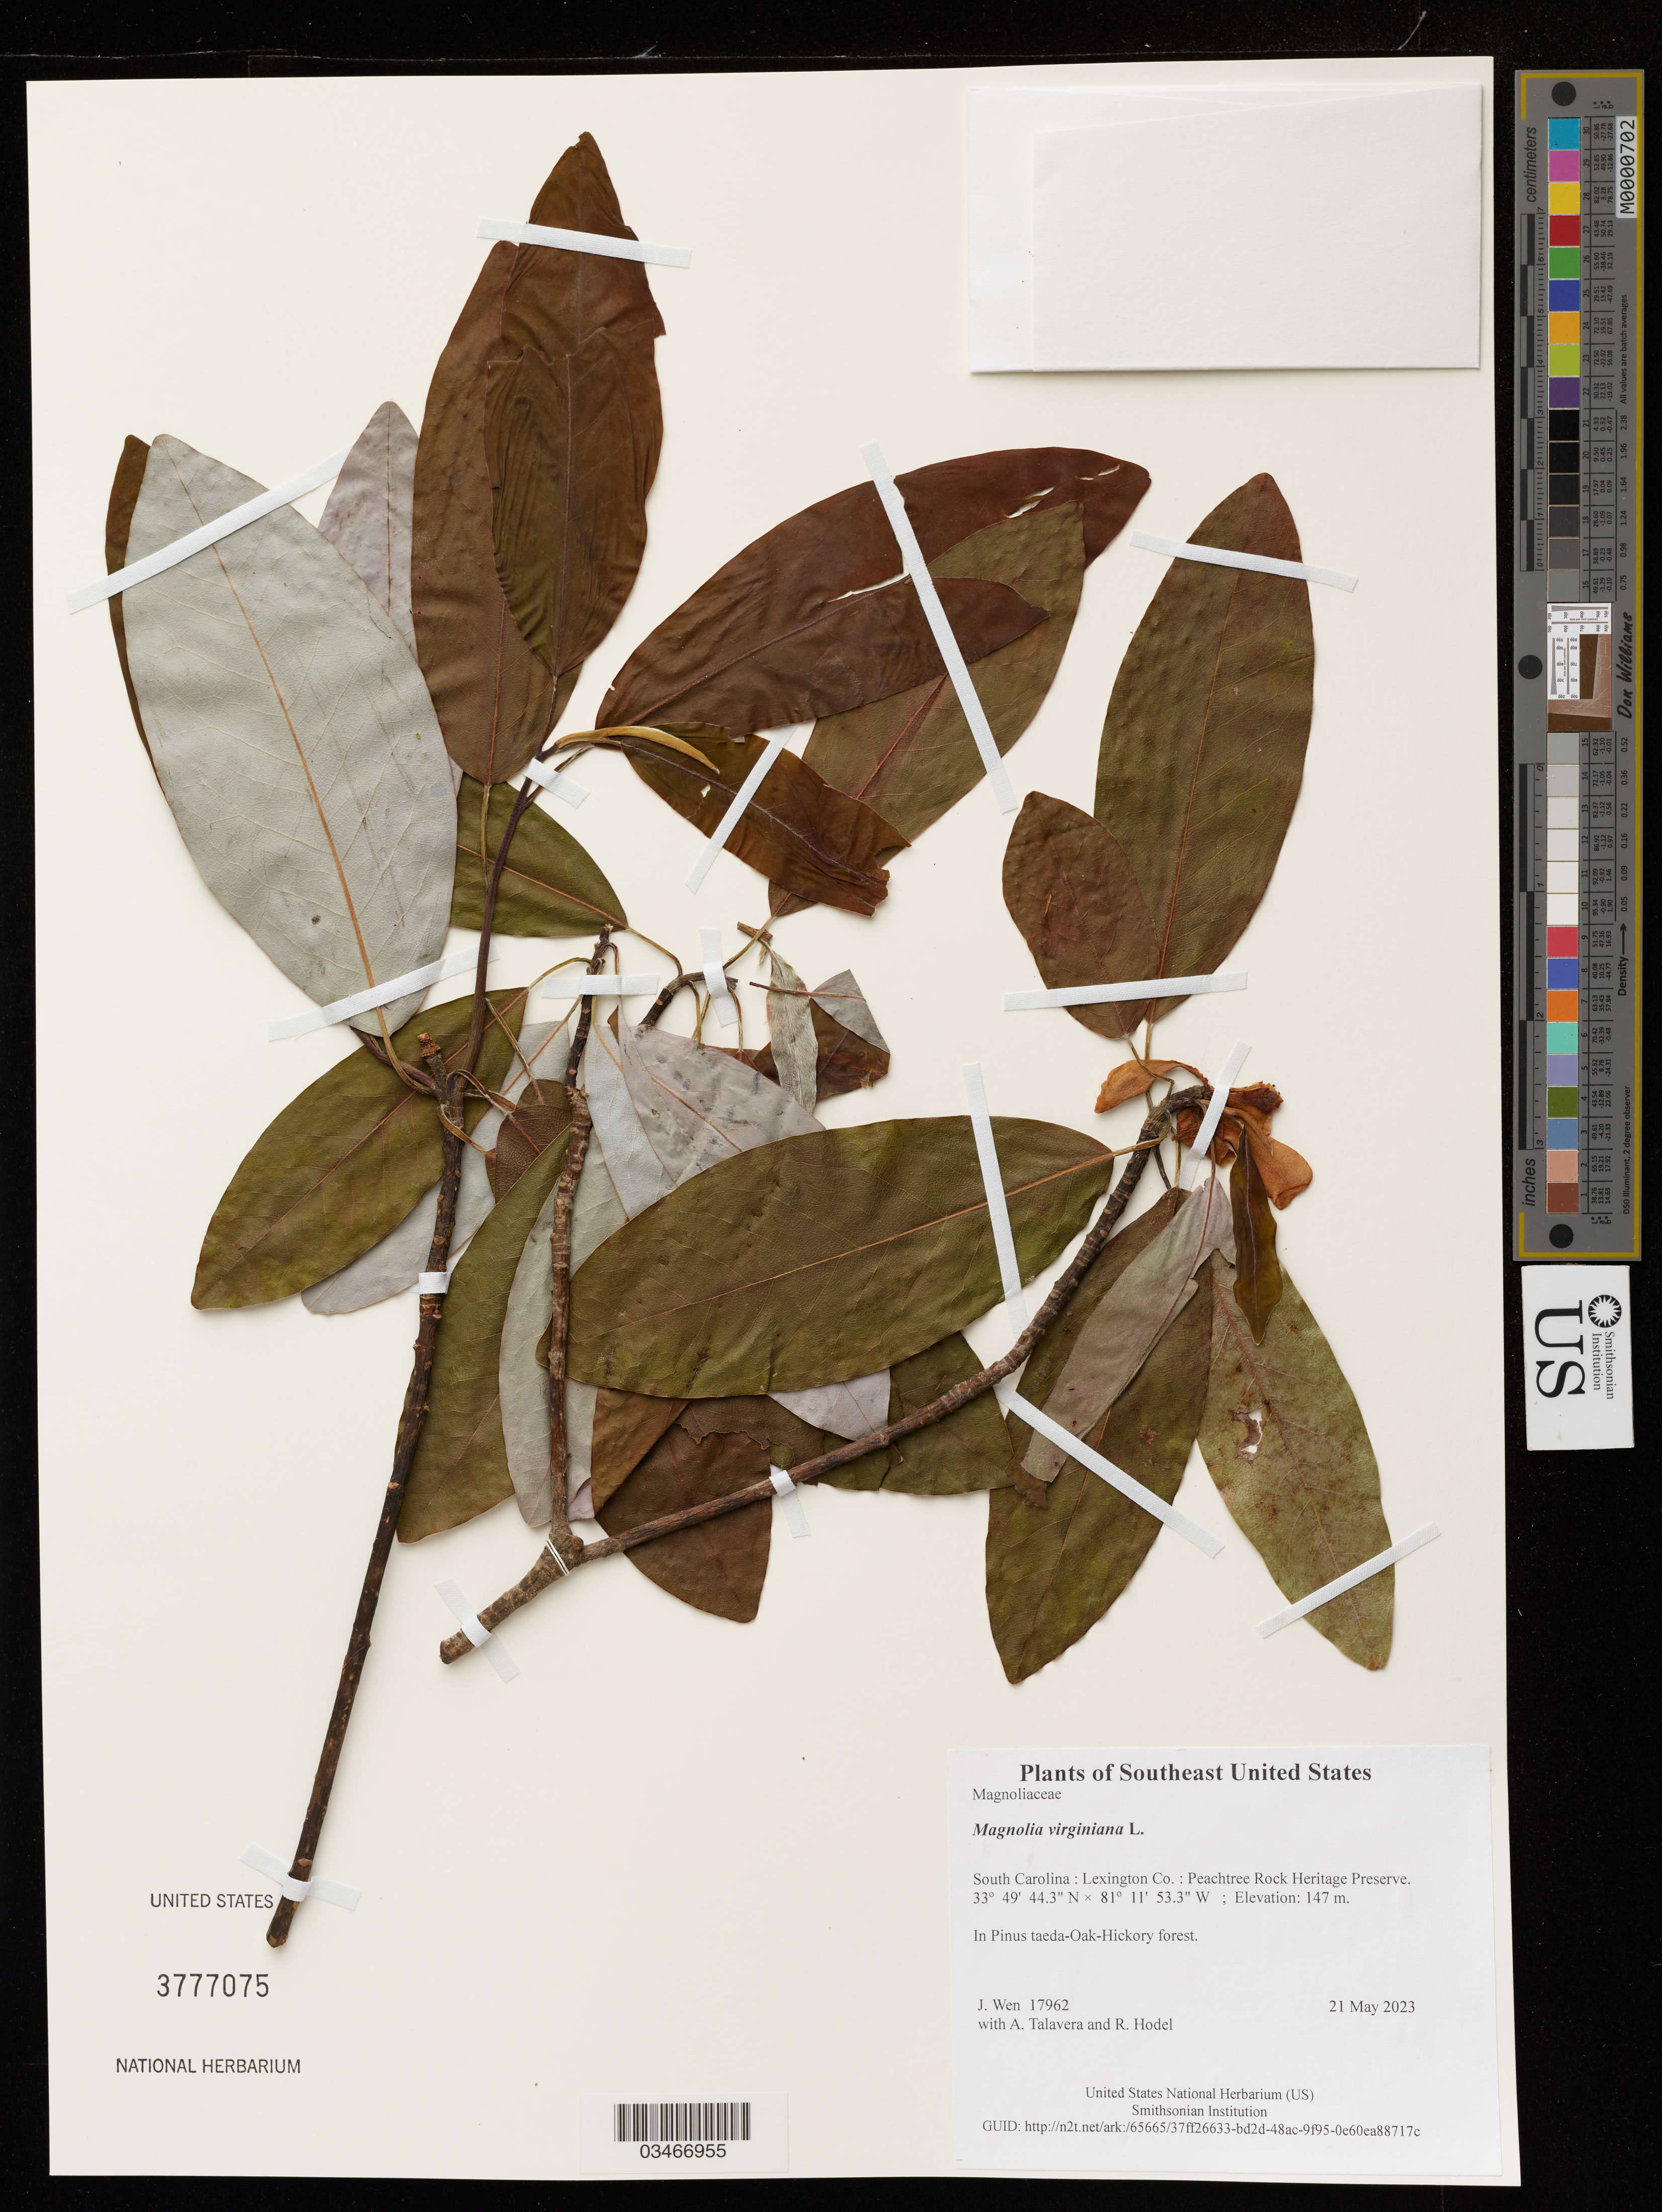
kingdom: Plantae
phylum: Tracheophyta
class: Magnoliopsida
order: Magnoliales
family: Magnoliaceae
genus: Magnolia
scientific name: Magnolia virginiana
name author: L.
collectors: J. Wen, A. Talavera & R. Hodel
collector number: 17962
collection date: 2023-05-21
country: United States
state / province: South Carolina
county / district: Lexington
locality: Peachtree Rock Heritage Preserve.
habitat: In Pinus taeda-Oak-Hickory forest.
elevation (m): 147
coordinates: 33 49.739 N, 81 11.888 W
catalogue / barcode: US 3777075